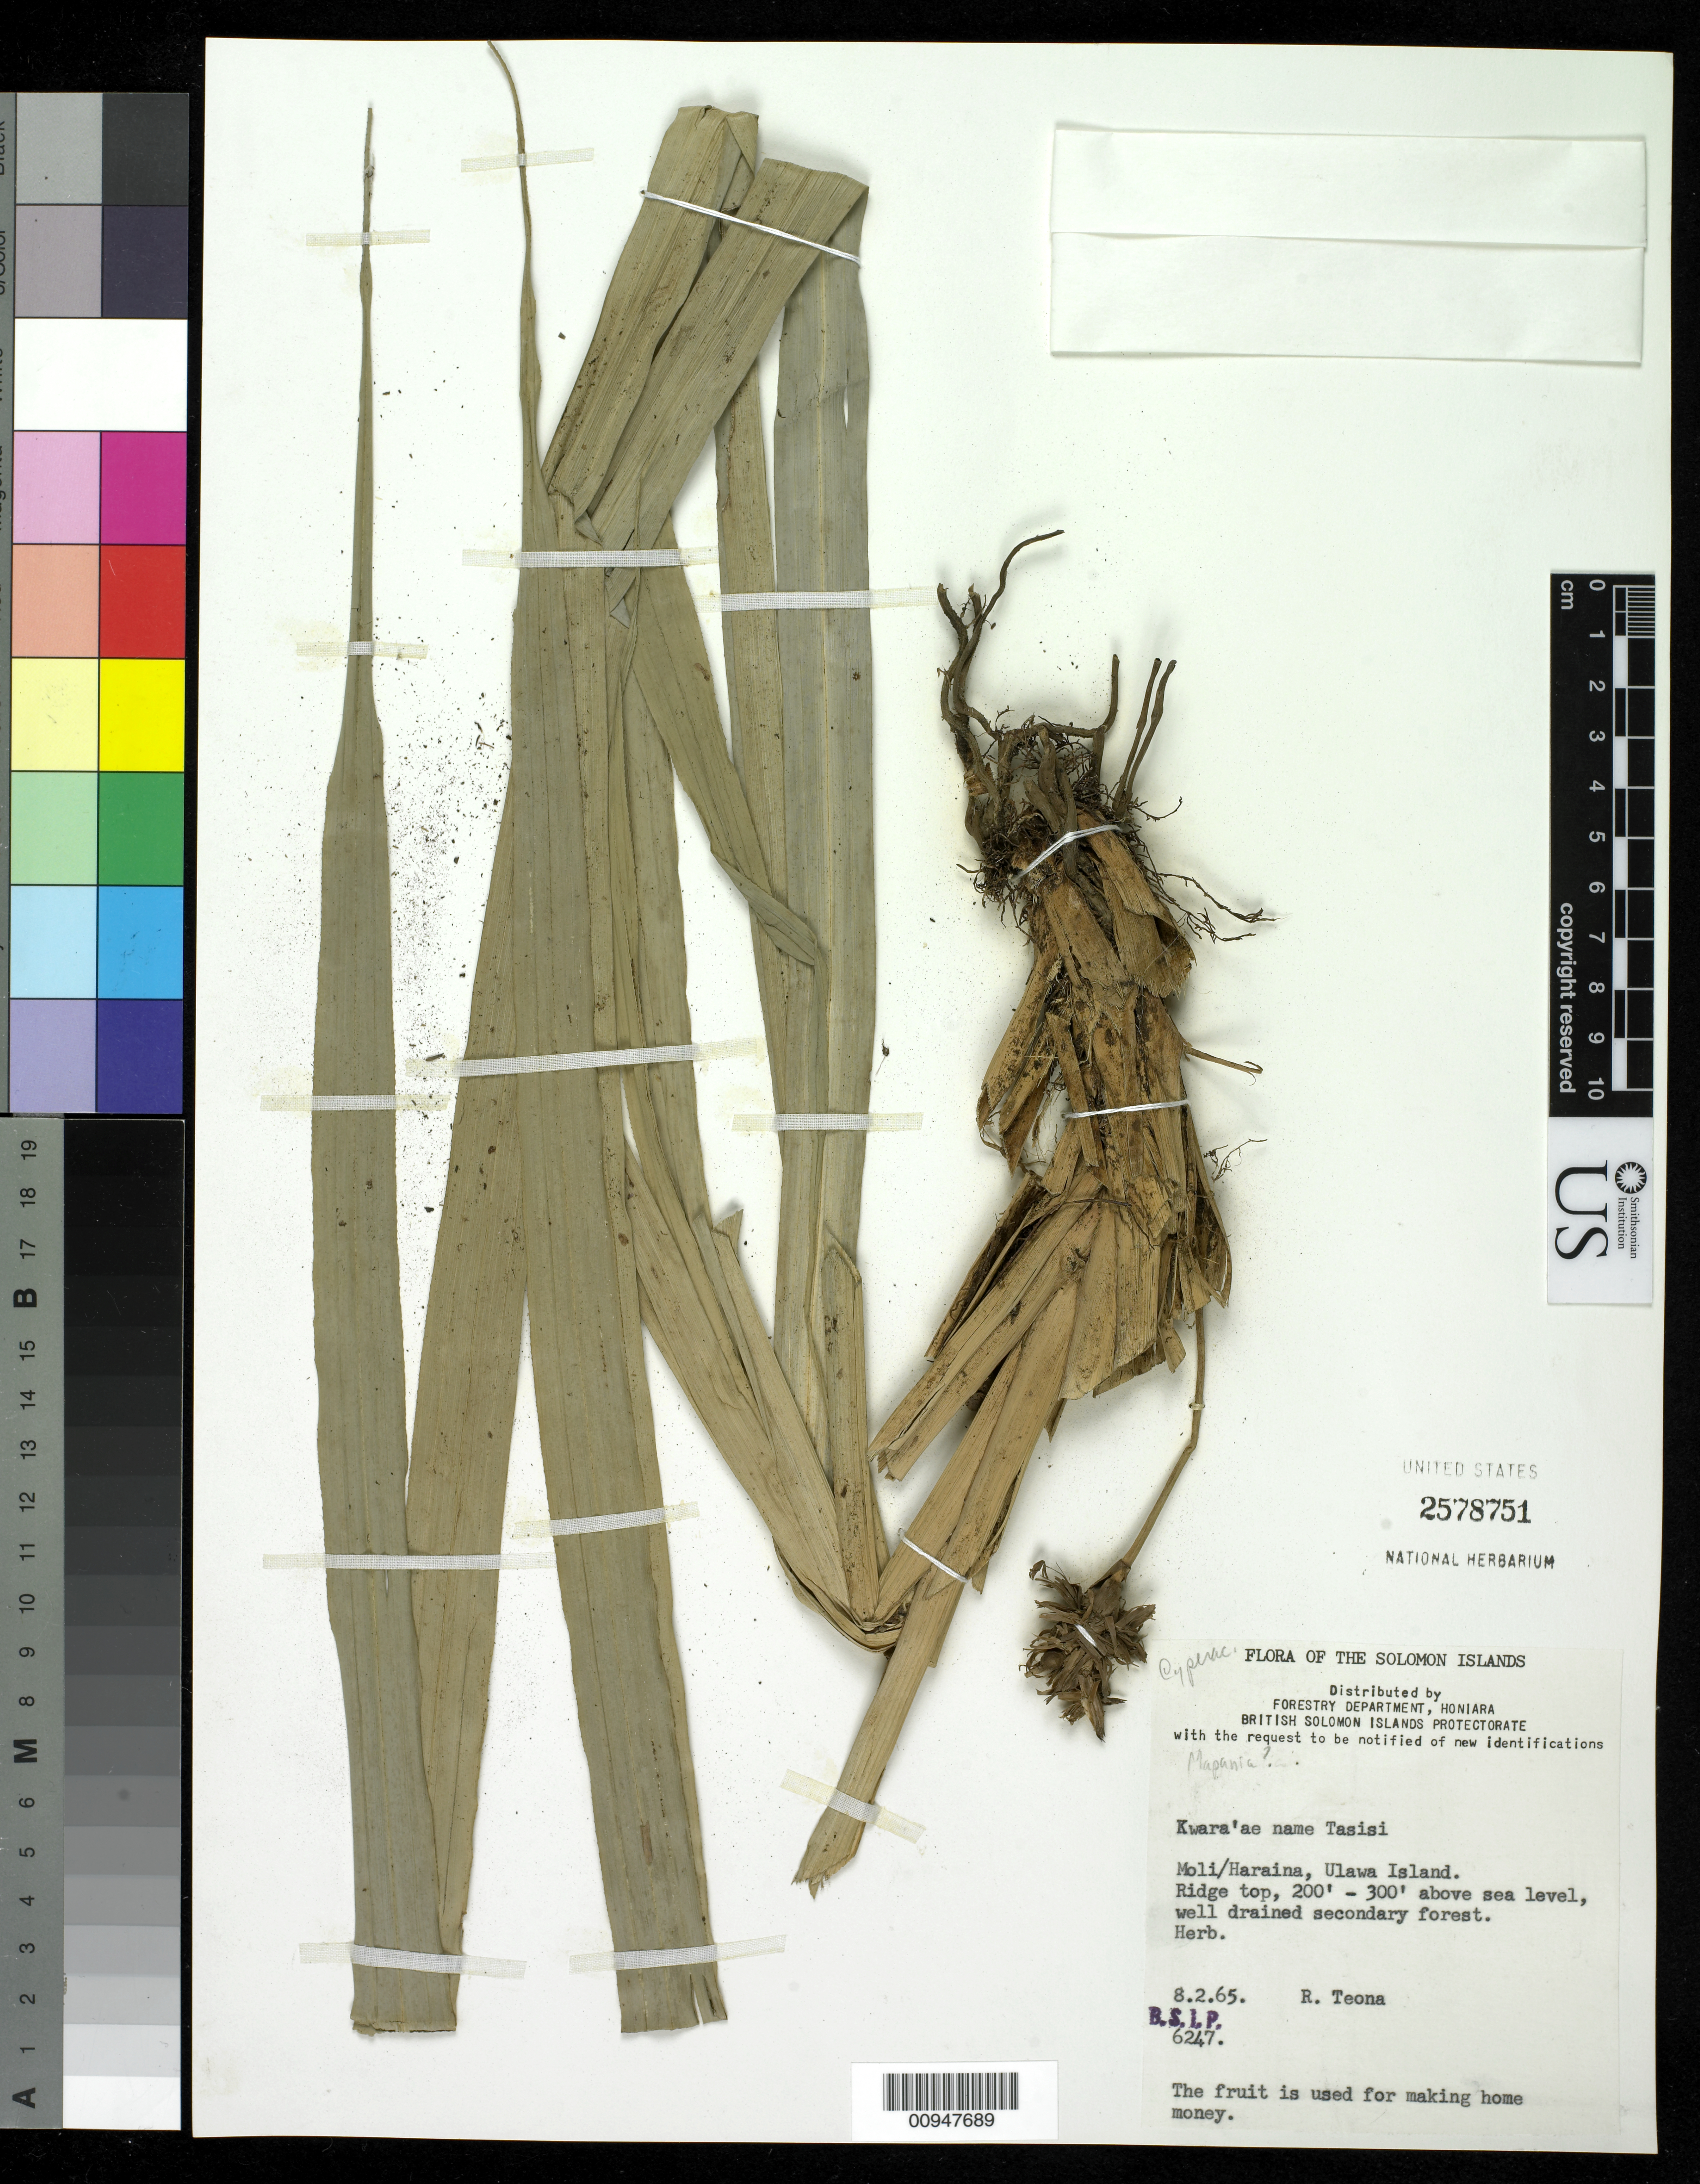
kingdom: Plantae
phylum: Tracheophyta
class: Liliopsida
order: Poales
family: Cyperaceae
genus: Mapania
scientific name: Mapania sp.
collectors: R. Teona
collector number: BSIP 6247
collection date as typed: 08 Feb 1965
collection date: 1965-02-08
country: Solomon Islands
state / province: Makira-Ulawa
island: Ulawa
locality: Moli/Haraina, Ulawa Island Ridge top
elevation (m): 61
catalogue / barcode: US 2578751